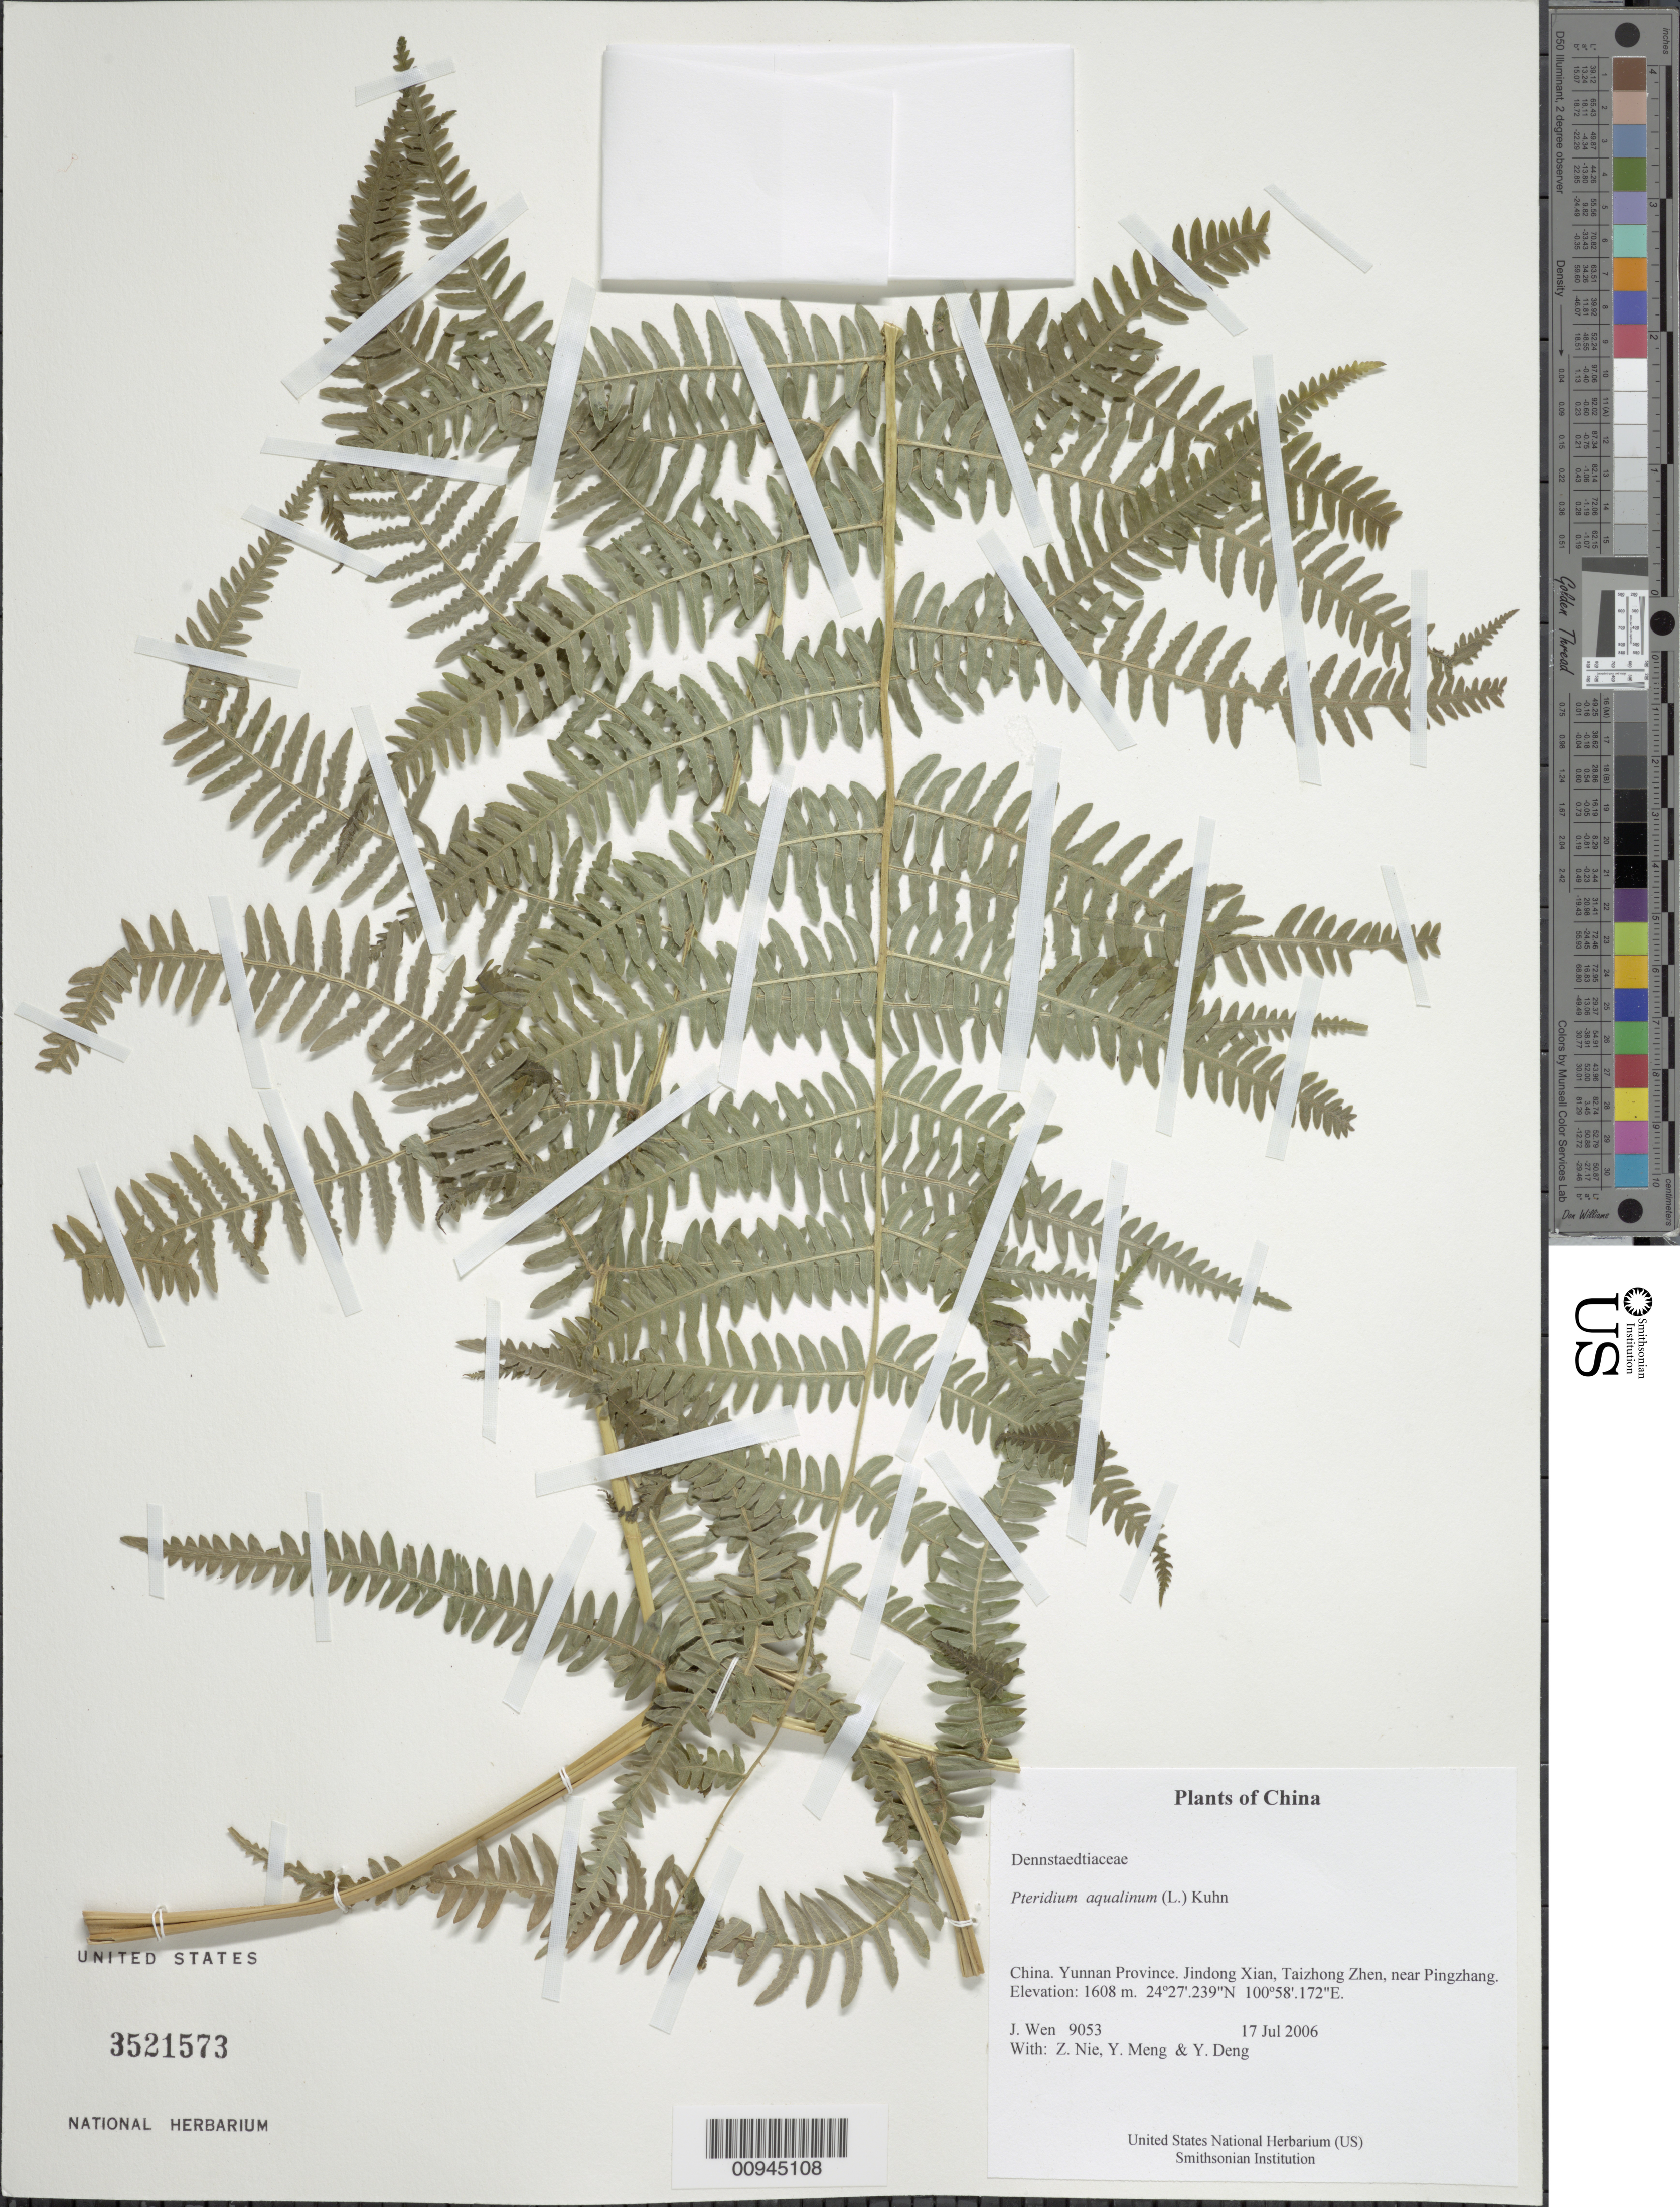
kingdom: Plantae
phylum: Tracheophyta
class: Polypodiopsida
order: Polypodiales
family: Dennstaedtiaceae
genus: Pteridium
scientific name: Pteridium aquilinum var. latiusculum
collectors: J. Wen, Z. Nie, Y. Meng & Y. Deng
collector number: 9053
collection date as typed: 17 Jul 2006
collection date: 2006-07-17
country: China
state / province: Yunnan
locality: Yunnan Province. Jindong Xian, Taizhong Zhen, near Pingzhang.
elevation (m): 1608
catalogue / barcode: US 3521573